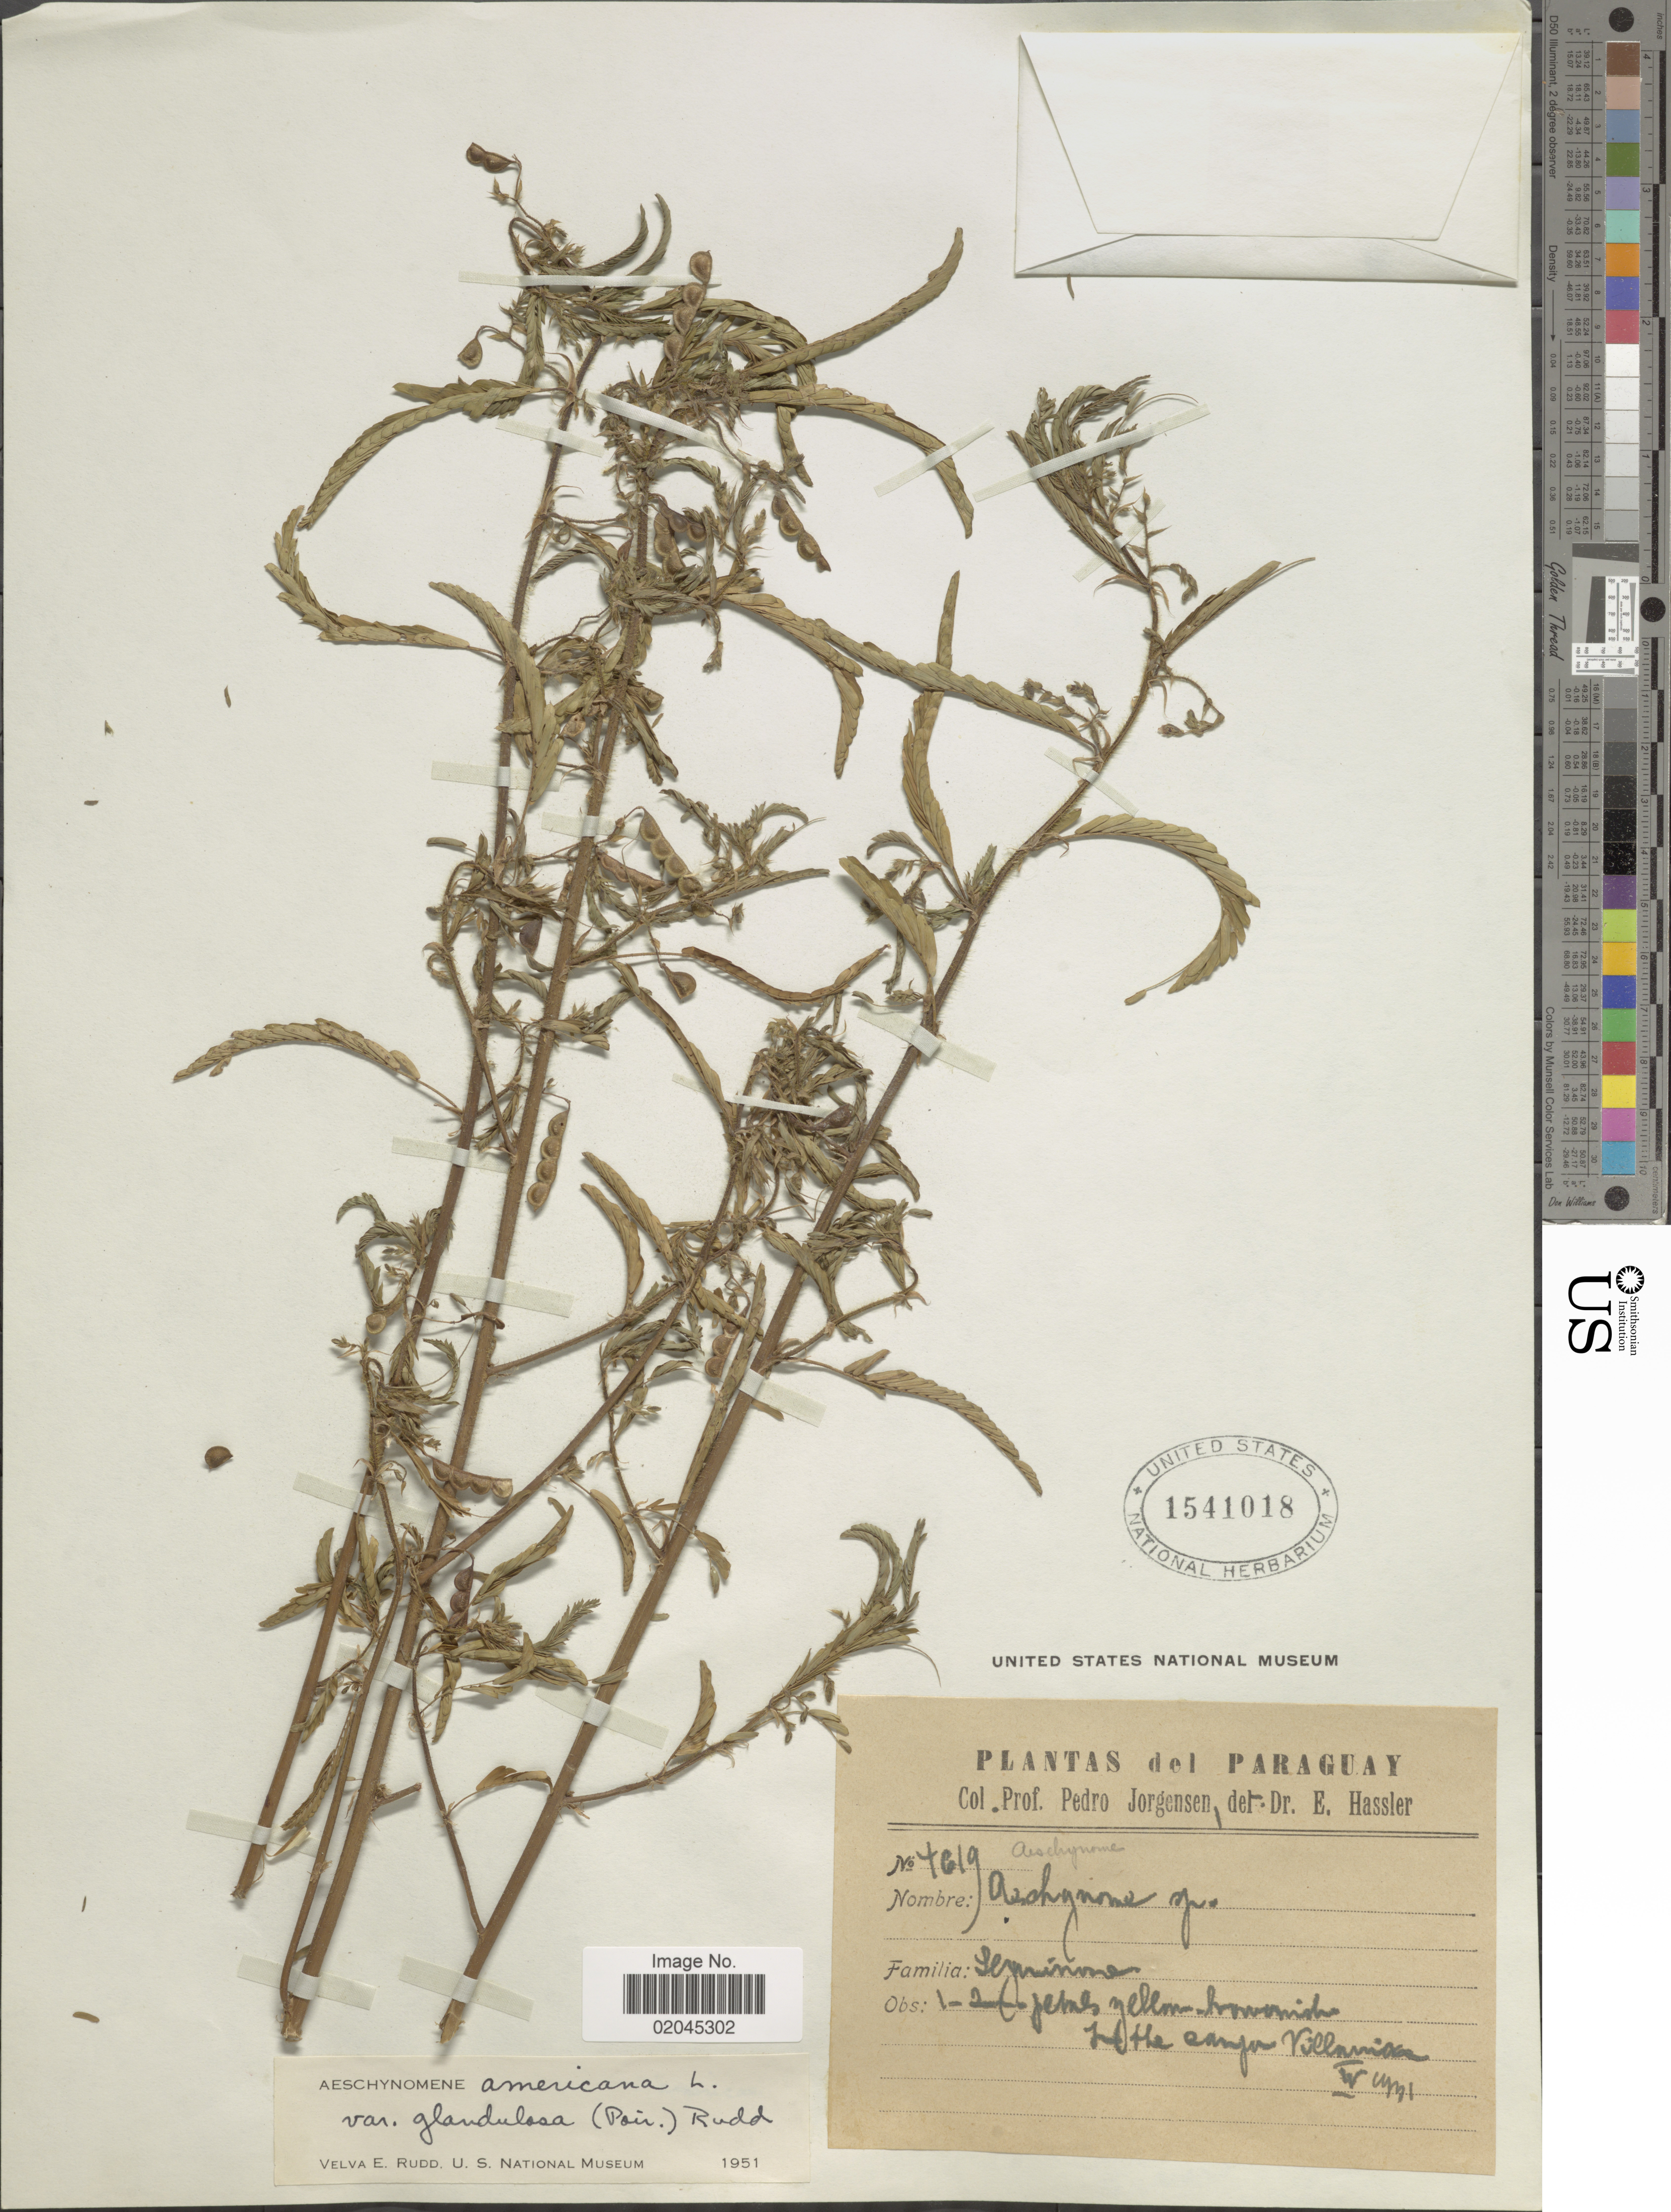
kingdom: Plantae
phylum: Tracheophyta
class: Magnoliopsida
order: Fabales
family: Fabaceae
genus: Aeschynomene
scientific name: Aeschynomene americana var. americana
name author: L.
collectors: P. Jörgensen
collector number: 4619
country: Paraguay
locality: In the canyon Villarrica.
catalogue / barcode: US 1541018